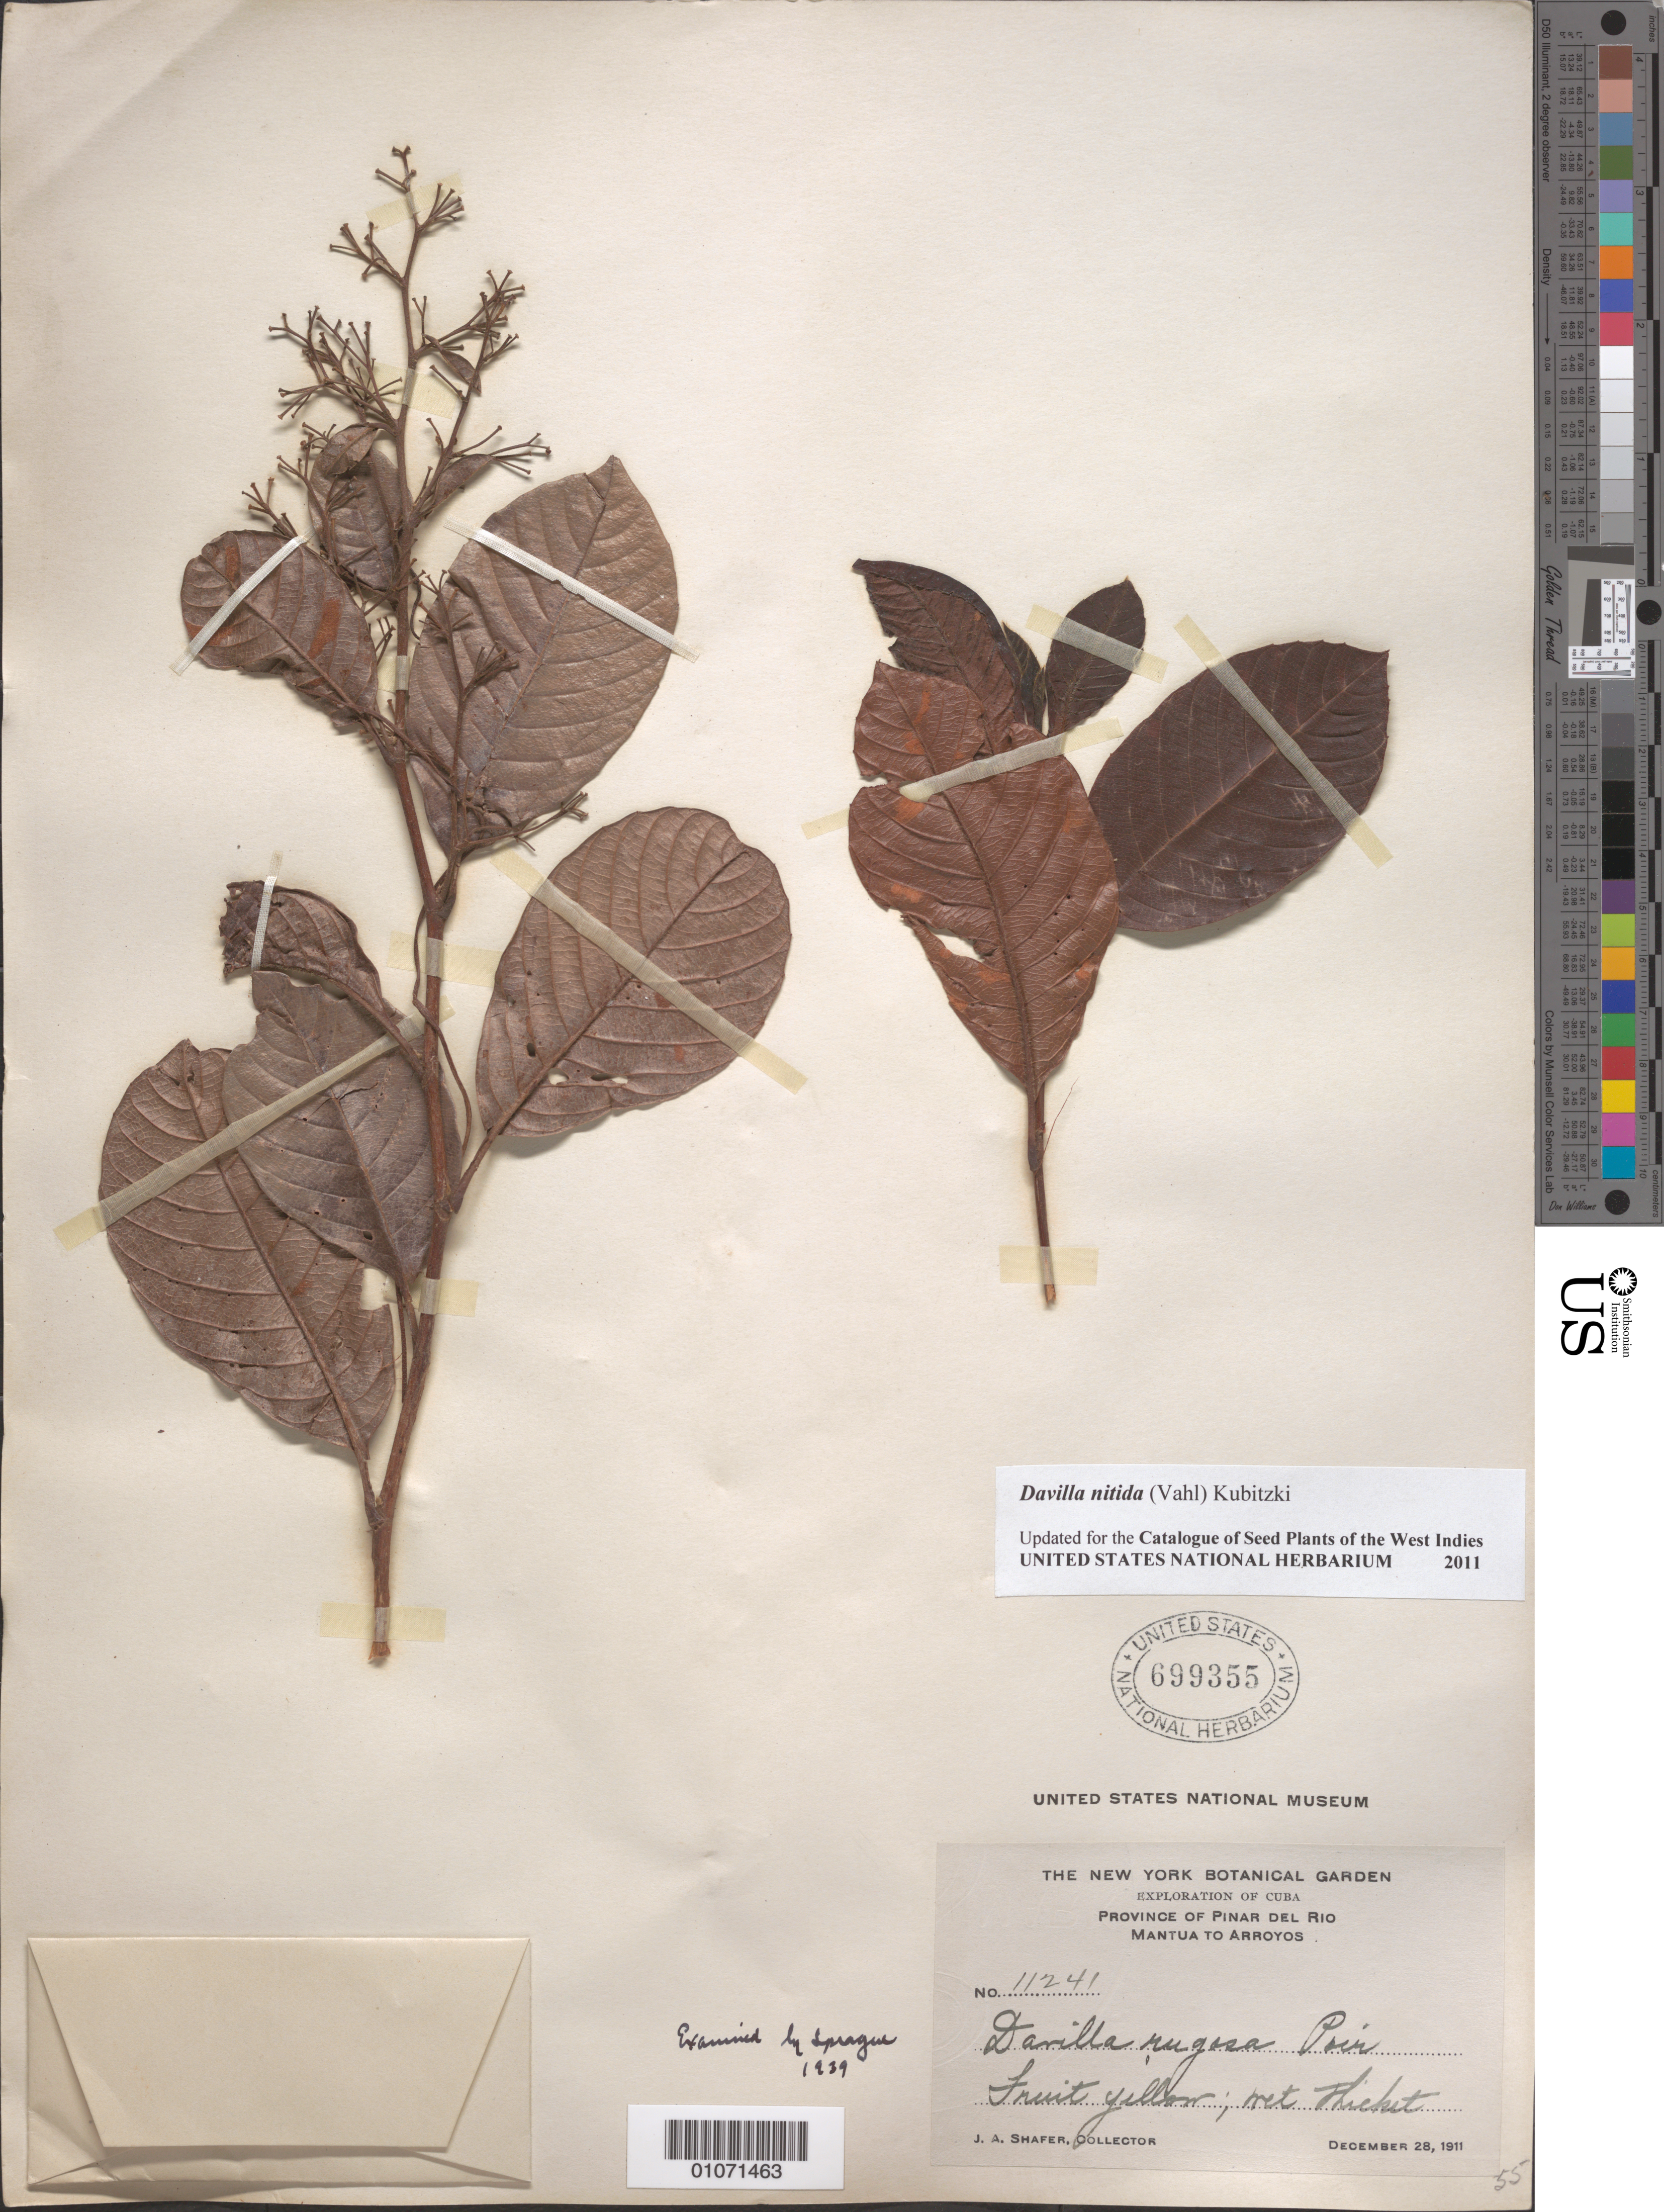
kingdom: Plantae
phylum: Tracheophyta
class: Magnoliopsida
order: Dilleniales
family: Dilleniaceae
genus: Davilla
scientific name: Davilla nitida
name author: (Vahl) Kubitzki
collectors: J. A. Shafer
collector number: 11241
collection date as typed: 28 Dec 1911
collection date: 1911-12-28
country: Cuba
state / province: Pinar del Río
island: Cuba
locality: Mantua to Arroyos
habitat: Wet thicket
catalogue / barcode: US 699355